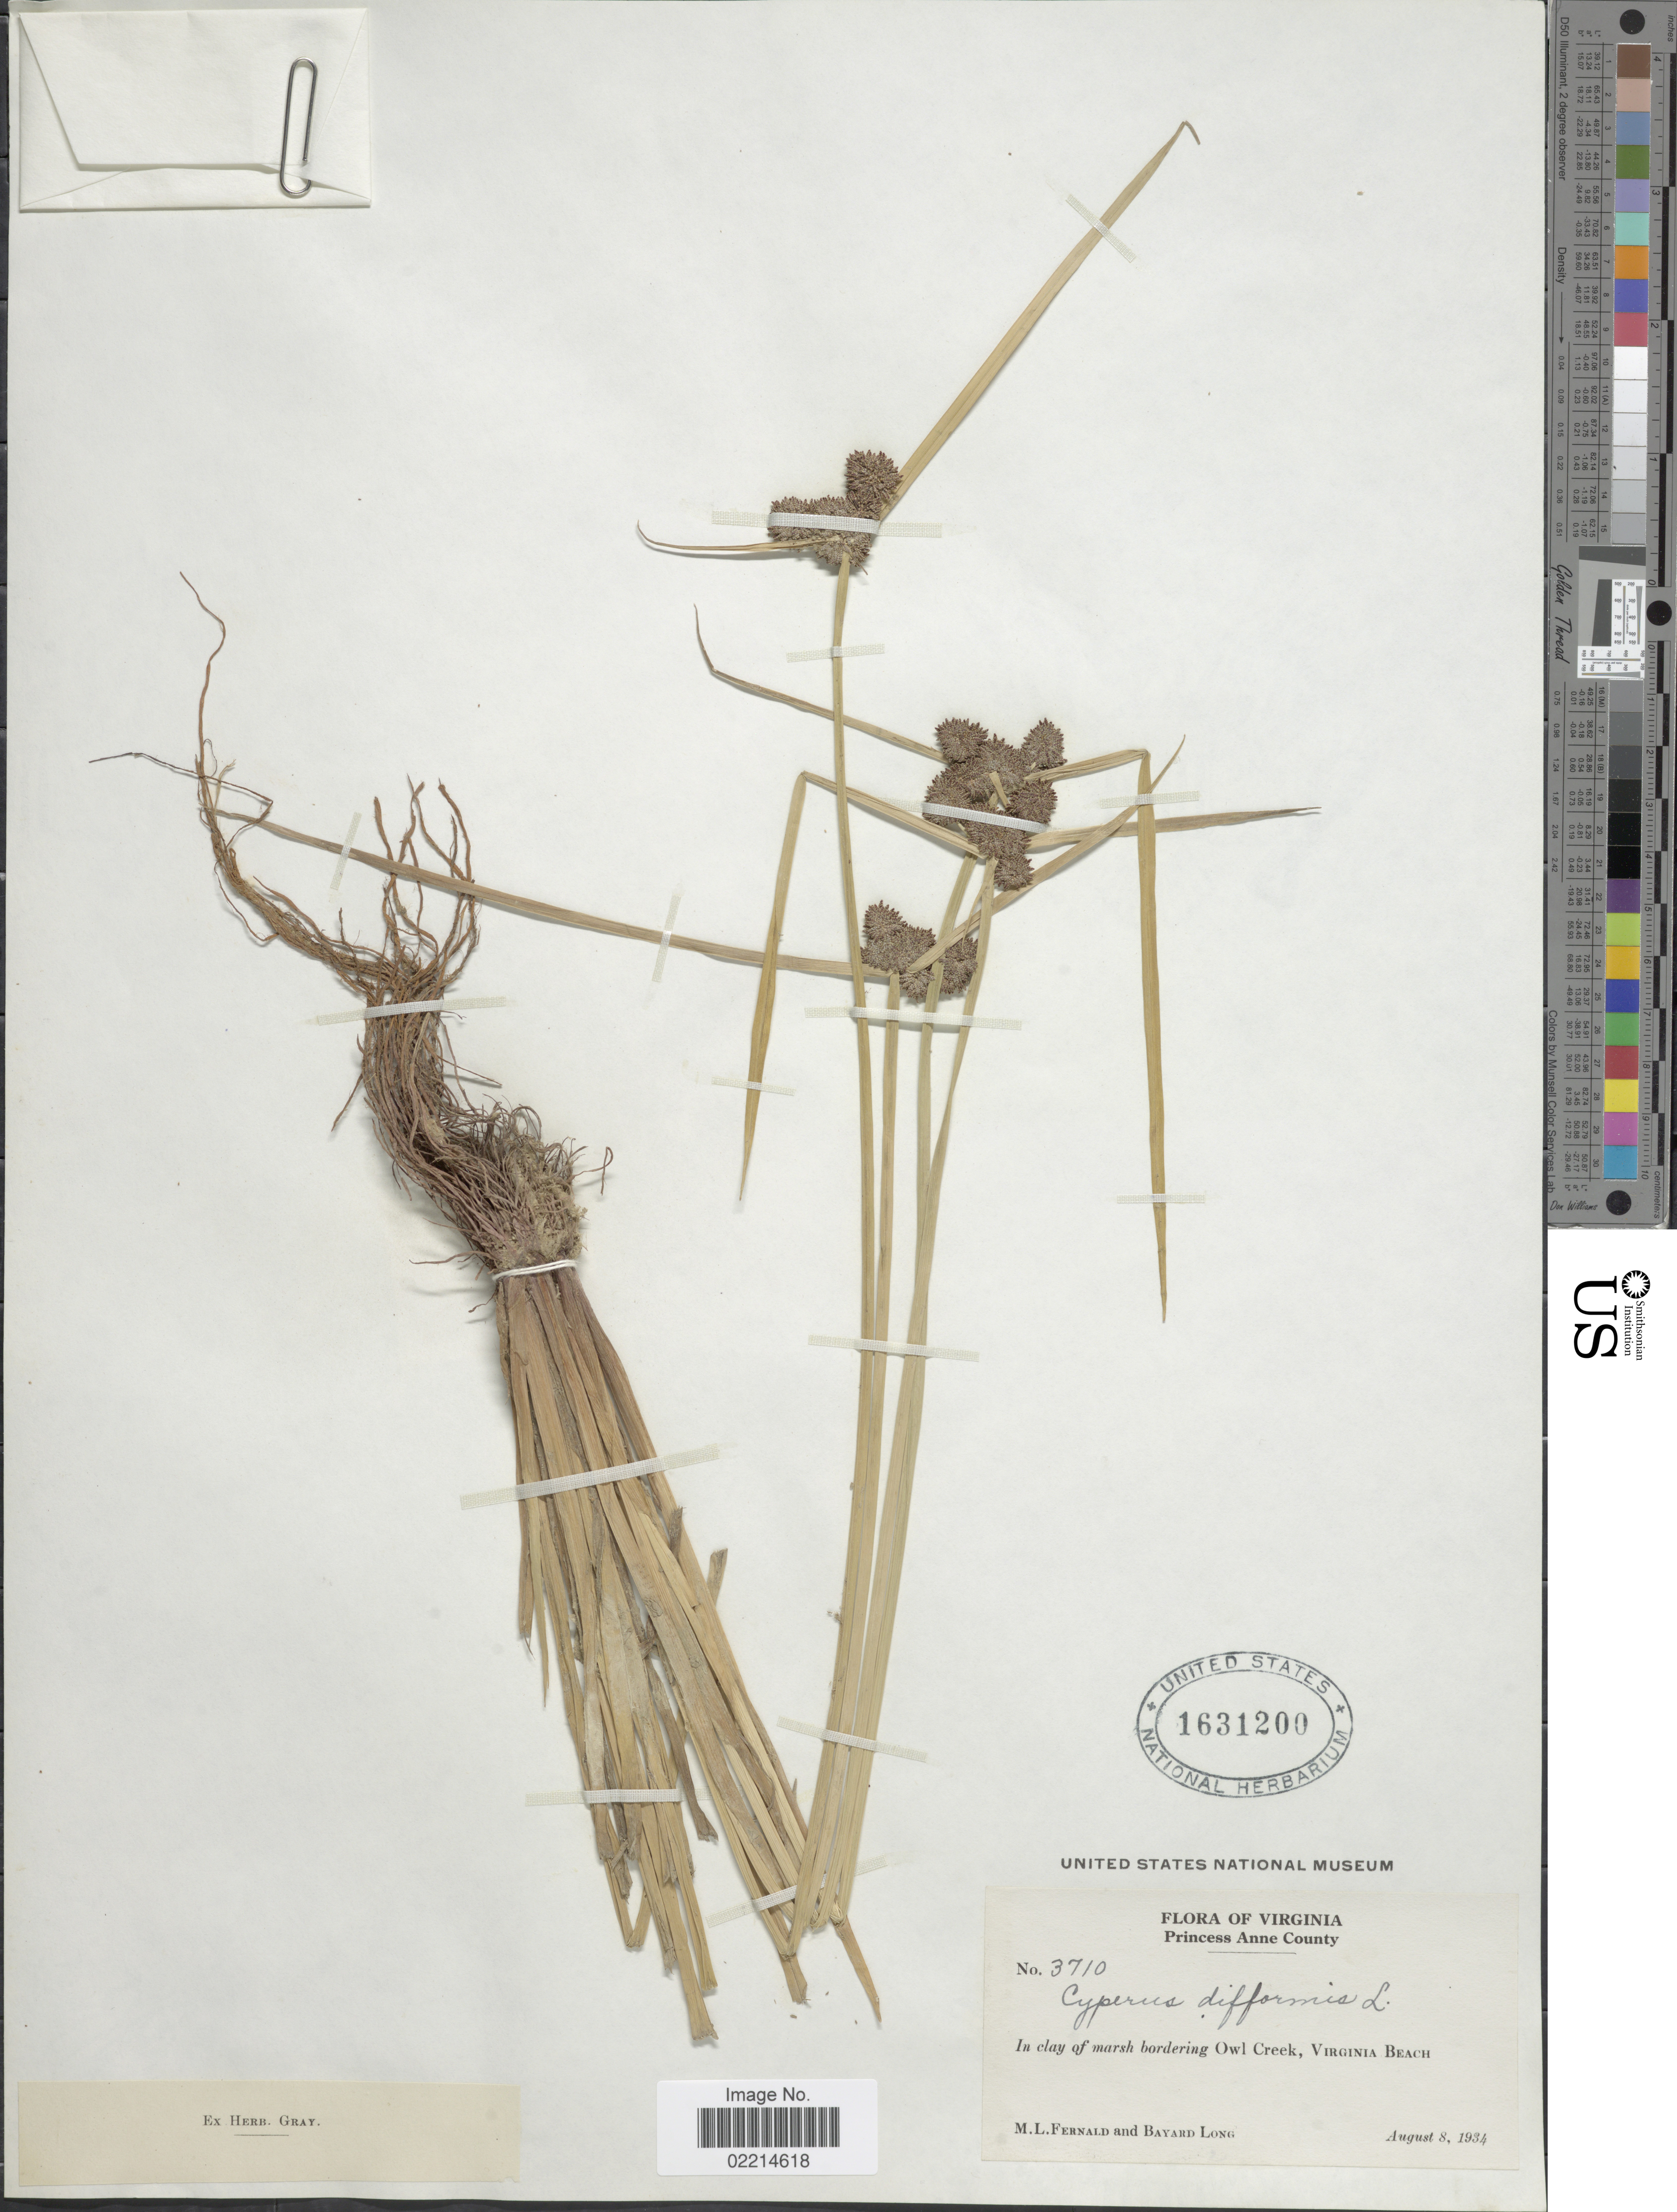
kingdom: Plantae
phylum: Tracheophyta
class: Liliopsida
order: Poales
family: Cyperaceae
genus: Cyperus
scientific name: Cyperus difformis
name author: L.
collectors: M. L. Fernald & B. Long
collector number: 3710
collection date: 1934-08-08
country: United States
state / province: Virginia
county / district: City of Virginia Beach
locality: Princess Anne (=historic county name)County. In clay of marsh bordering Owl Creek, Virginia Beach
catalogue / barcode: US 1631200